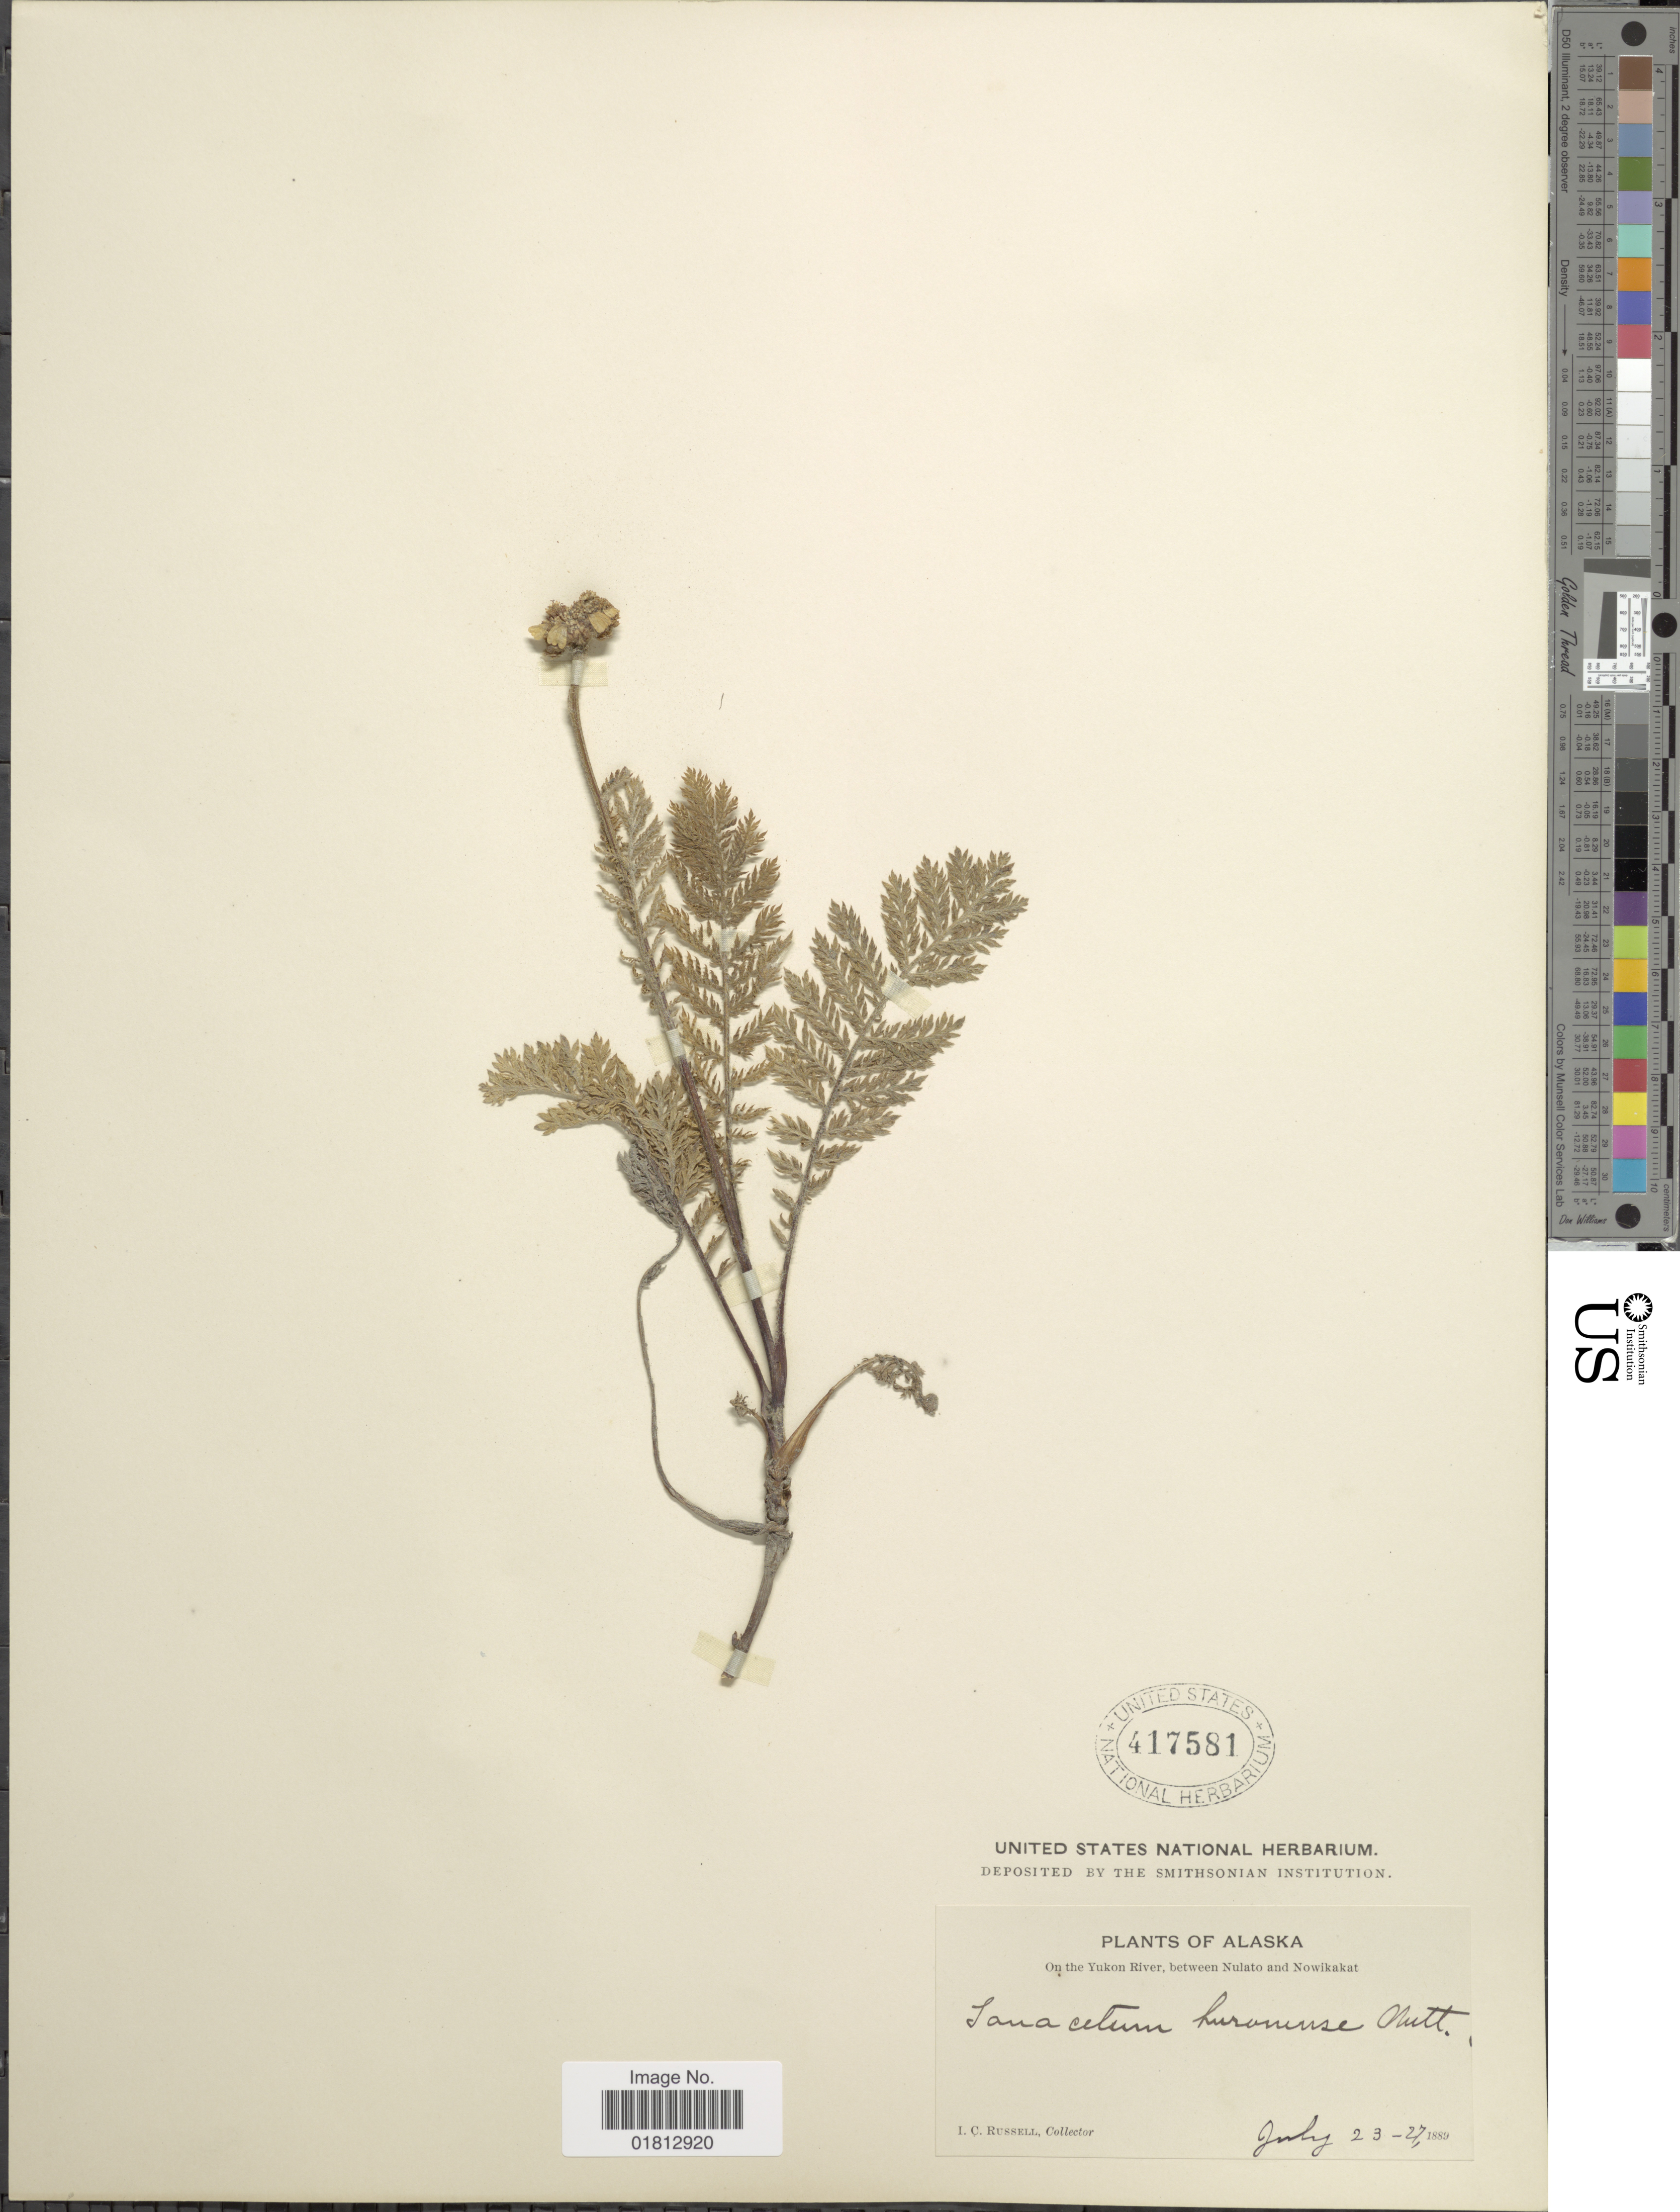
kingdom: Plantae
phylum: Tracheophyta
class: Magnoliopsida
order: Asterales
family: Asteraceae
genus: Tanacetum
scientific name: Tanacetum huronense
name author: Nutt.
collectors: I. C. Russell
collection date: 1889-07-23/1889-07-27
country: United States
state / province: Alaska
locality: On the Yukon River, between Nulato and Nowikakat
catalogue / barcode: US 417581